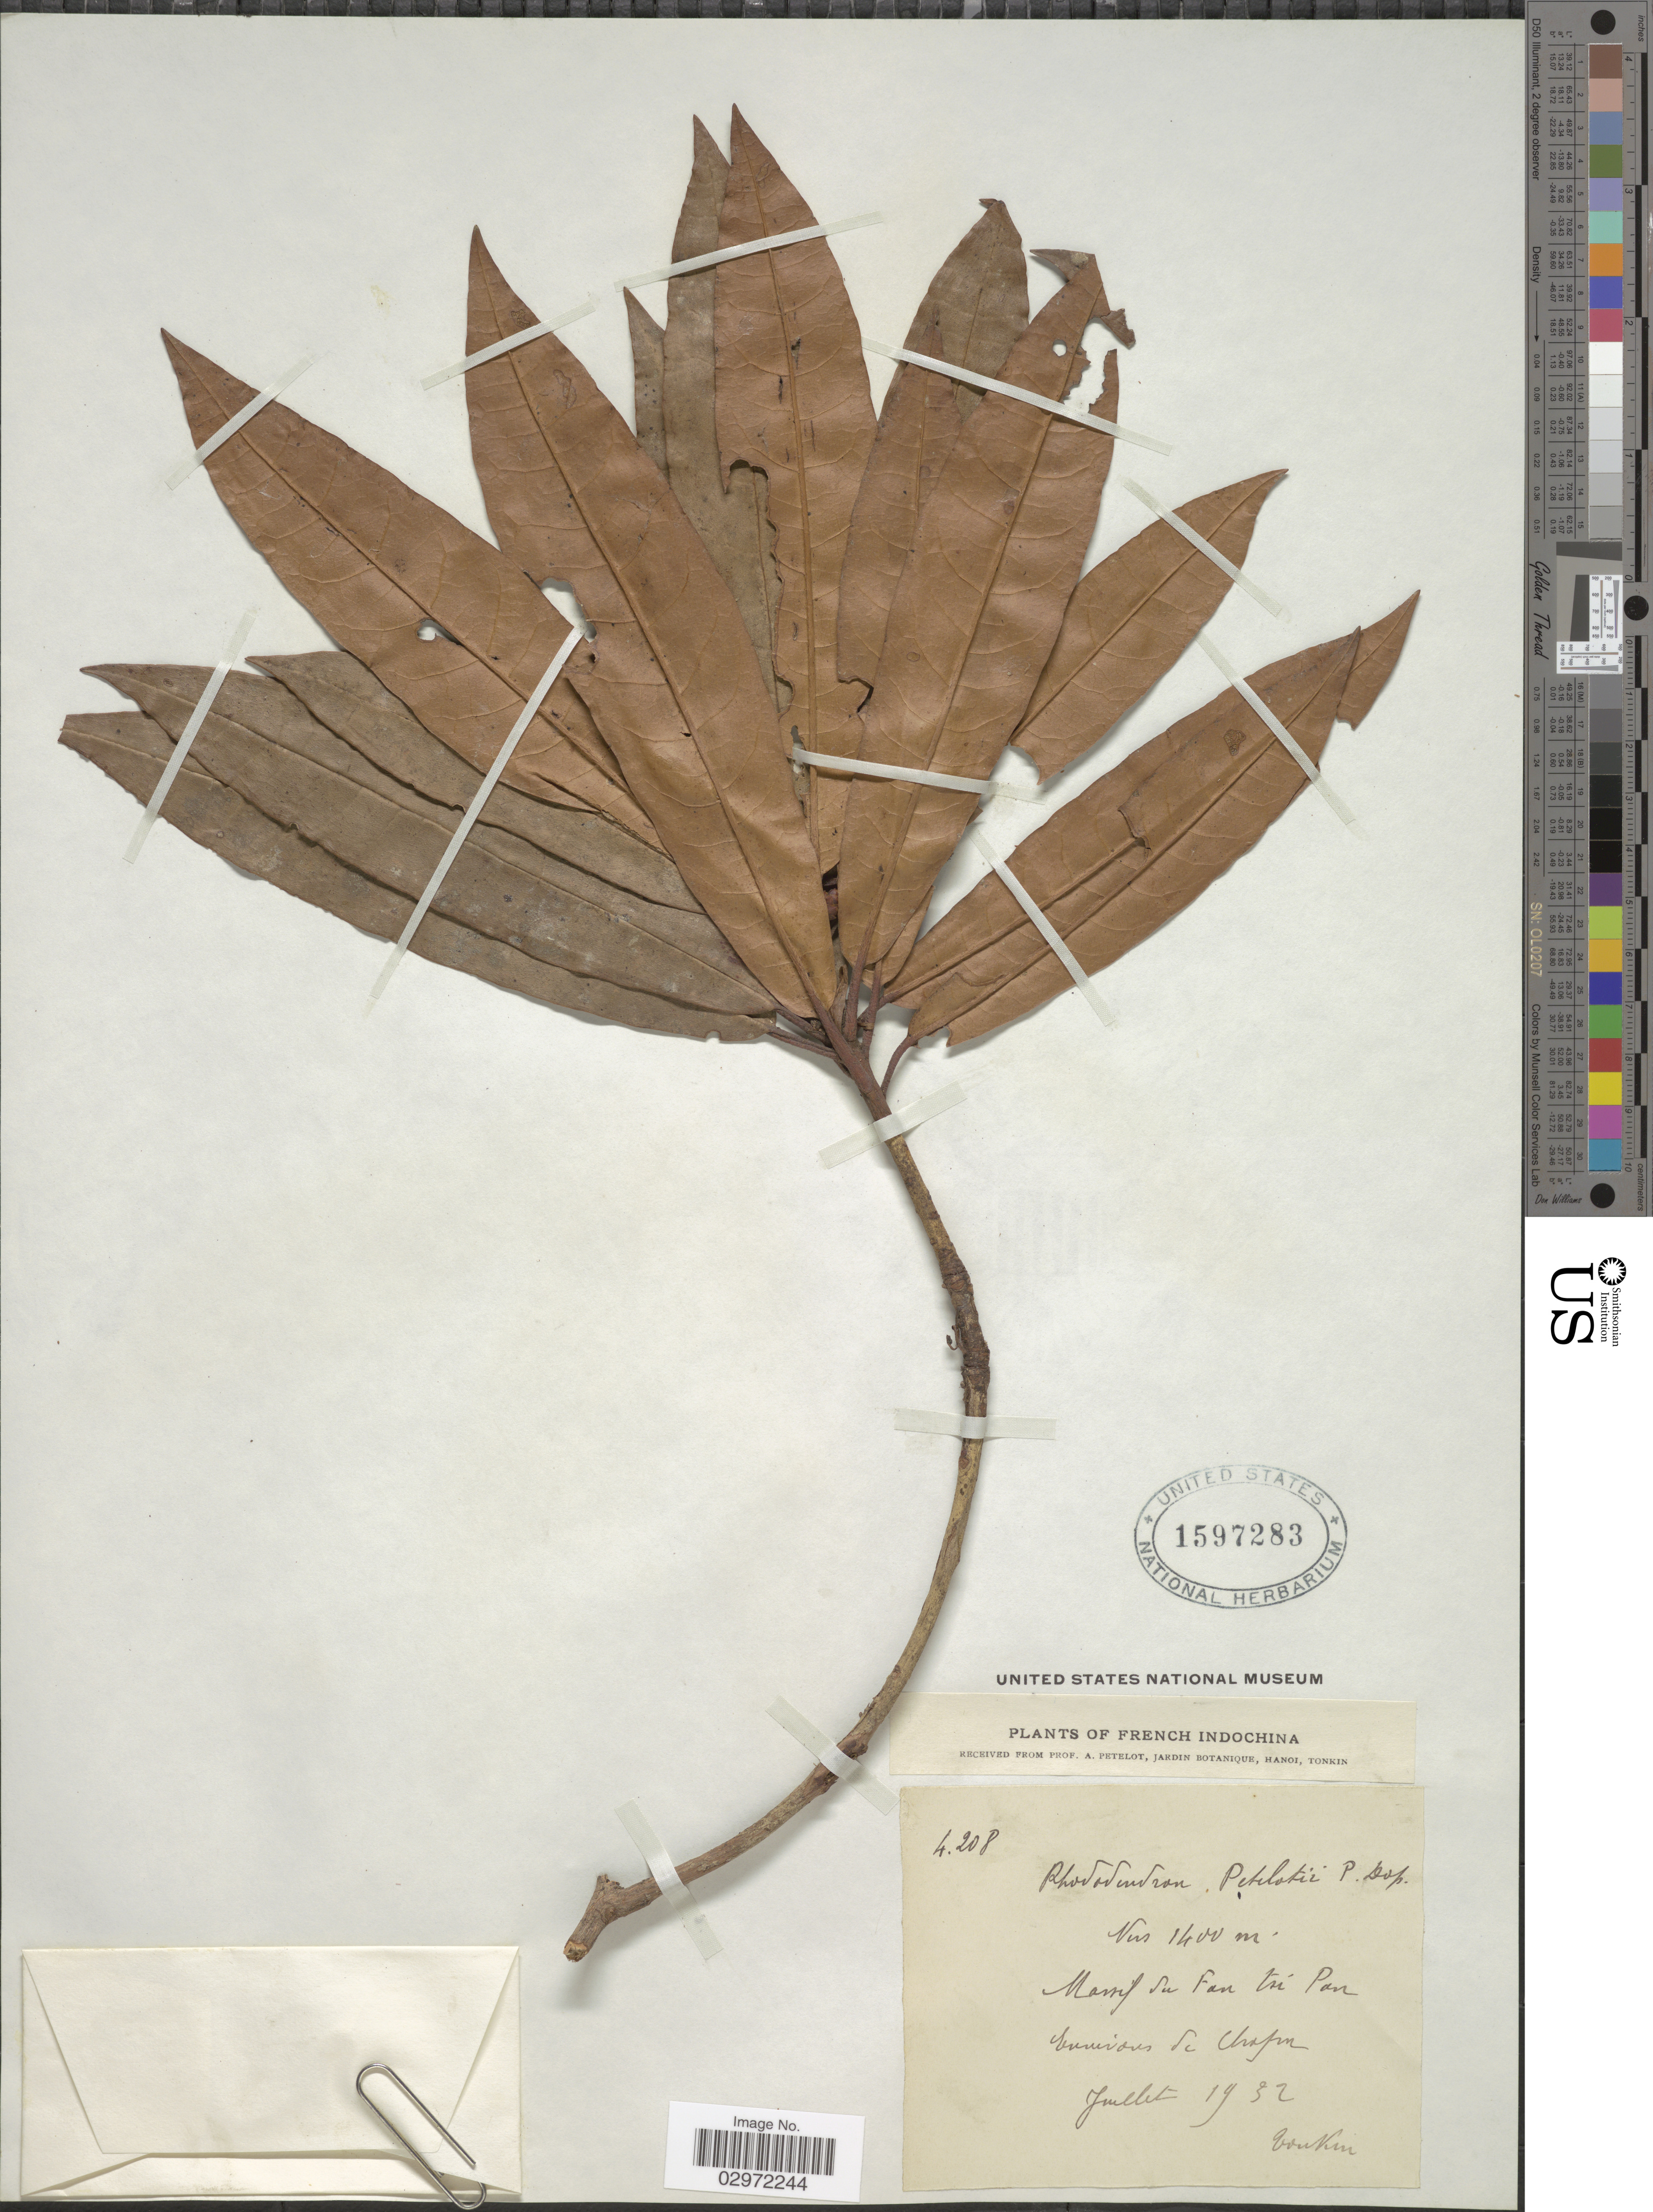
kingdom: Plantae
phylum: Tracheophyta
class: Magnoliopsida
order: Ericales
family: Ericaceae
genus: Rhododendron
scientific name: Rhododendron petelotii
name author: Dop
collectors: A. Petelot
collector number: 4208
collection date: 1932-07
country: Vietnam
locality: Tonkin. French IndoChina, Massif du Fan tsi Pen [interpreted], Environs du Chapa.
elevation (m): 1400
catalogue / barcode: US 1597283